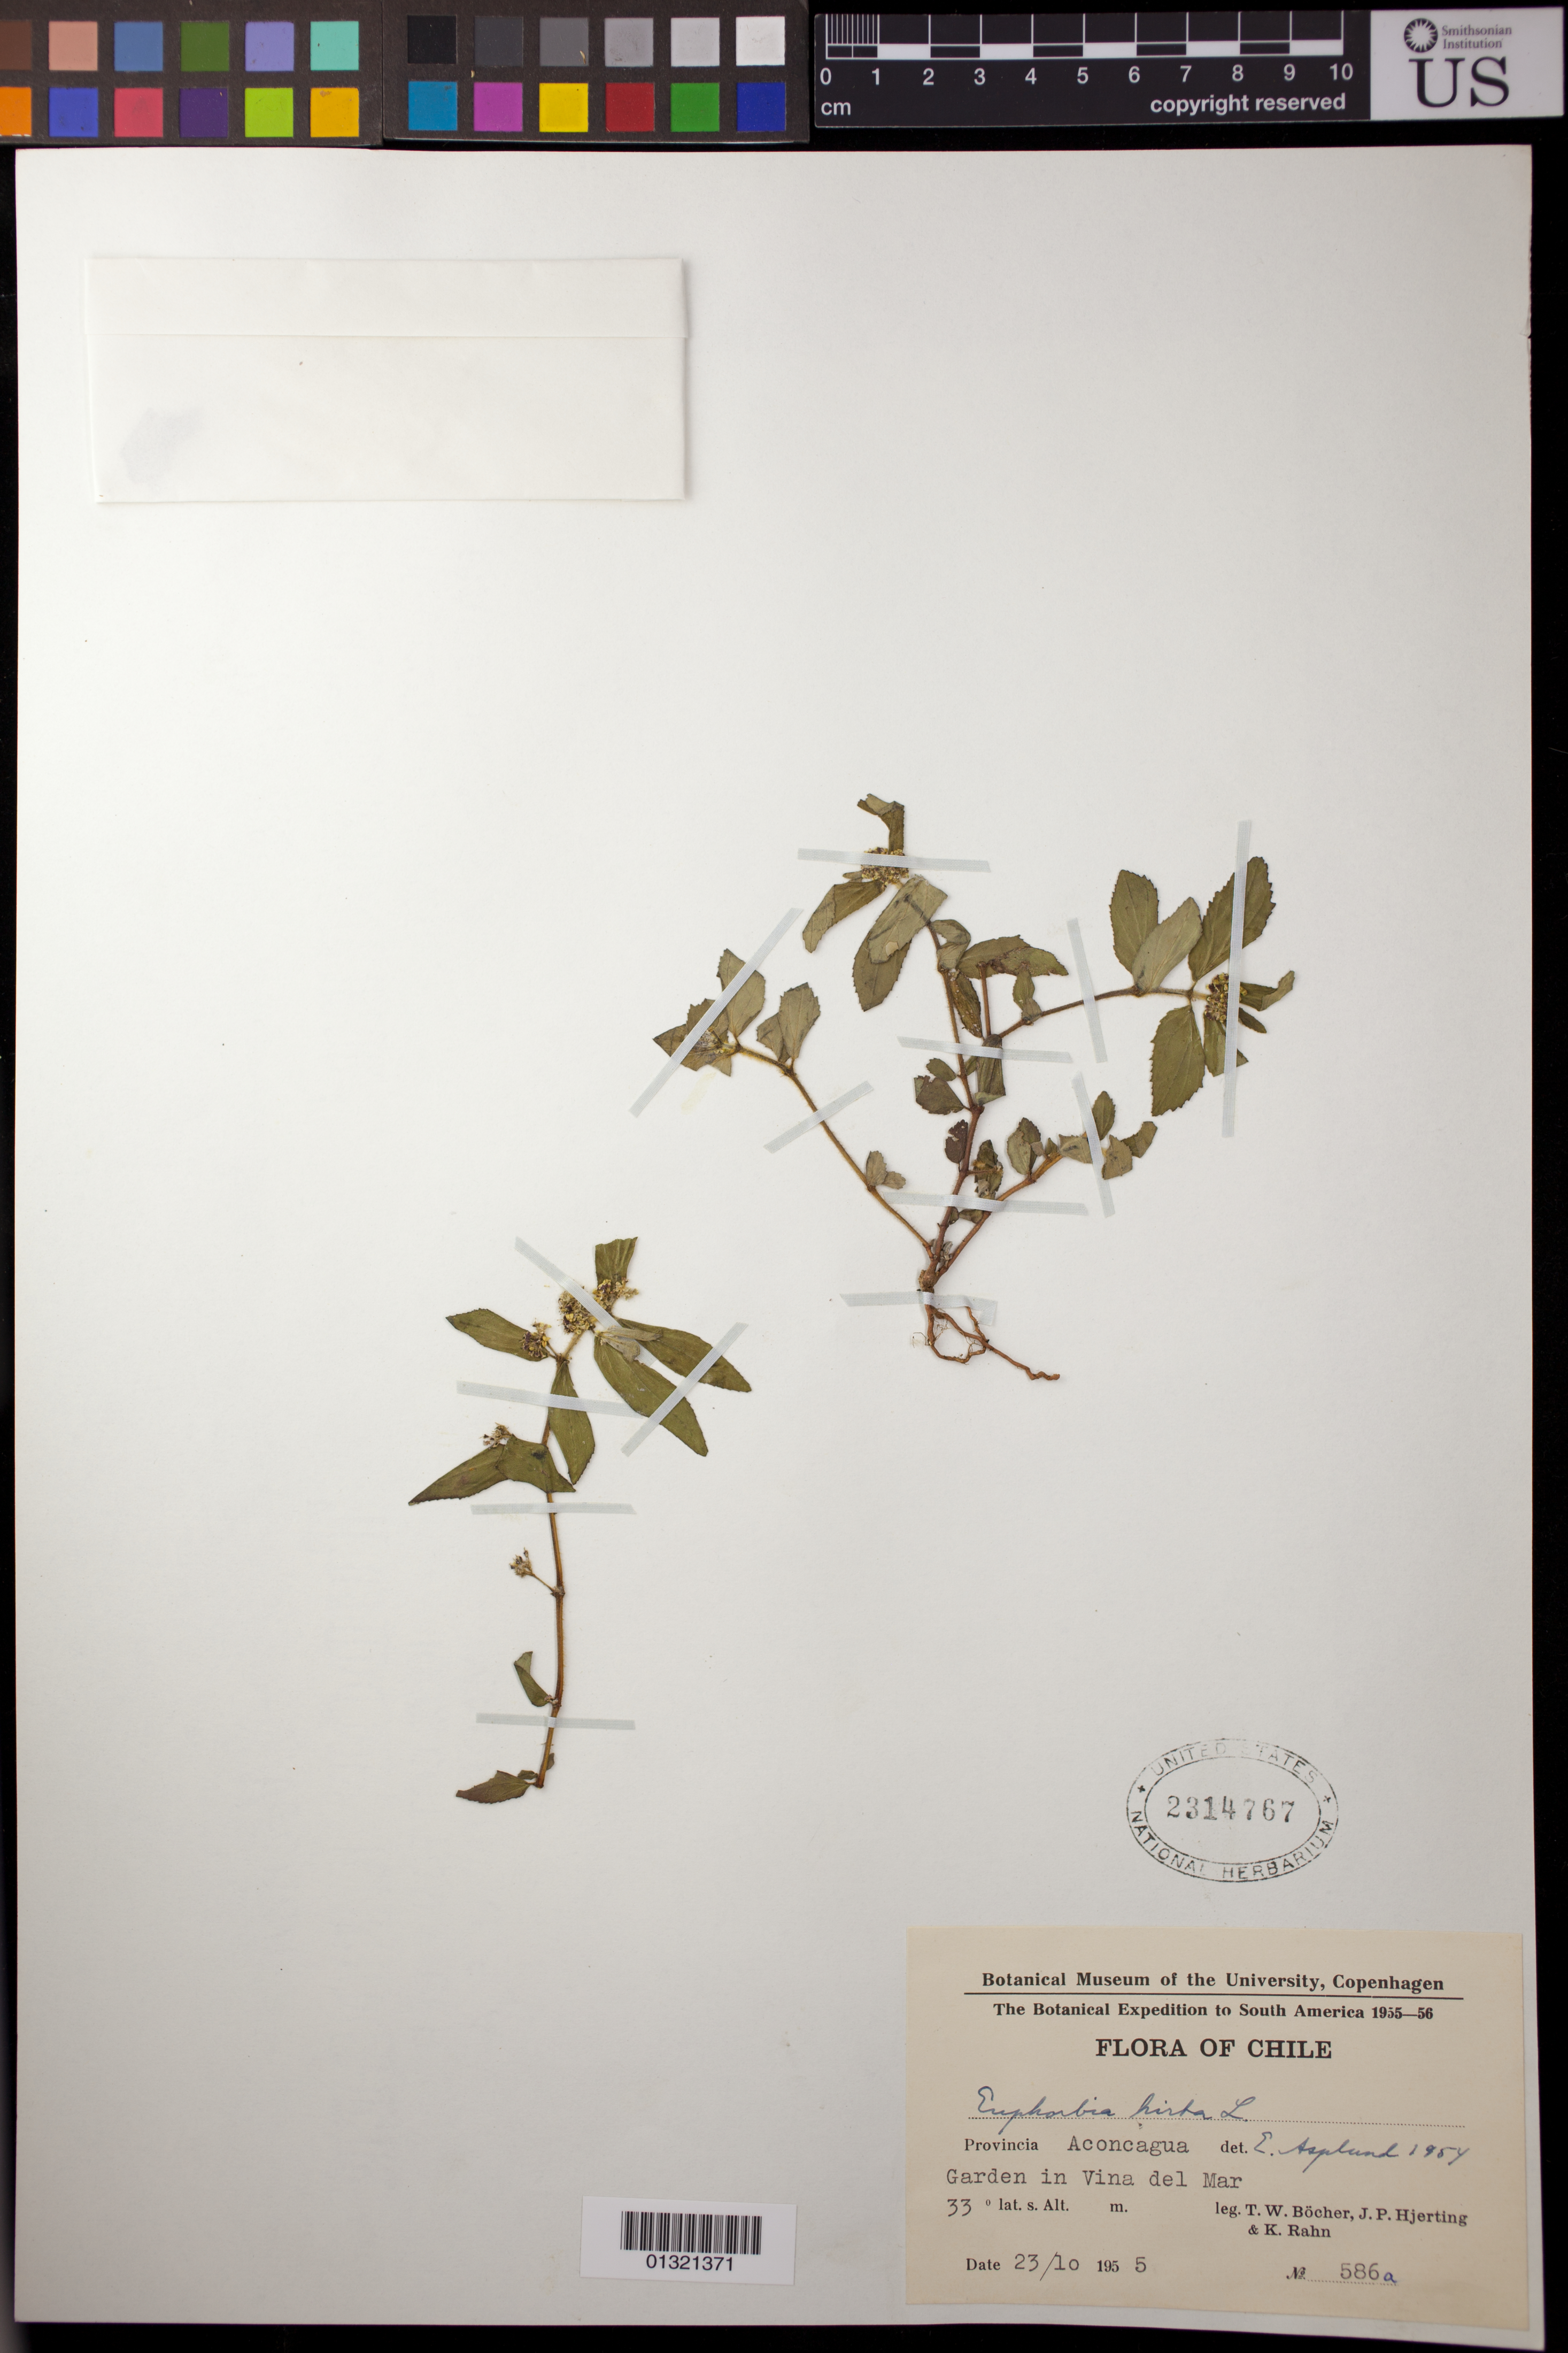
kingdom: Plantae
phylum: Tracheophyta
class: Magnoliopsida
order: Malpighiales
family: Euphorbiaceae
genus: Euphorbia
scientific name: Euphorbia hirta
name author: L.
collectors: T. Böcher, J. P. Hjerting & K. Rahn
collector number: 586a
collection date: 1955-10-23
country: Chile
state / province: Valparaíso (V)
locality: Provincia Aconcagua; Garden in Vina del Mar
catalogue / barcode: US 2314767